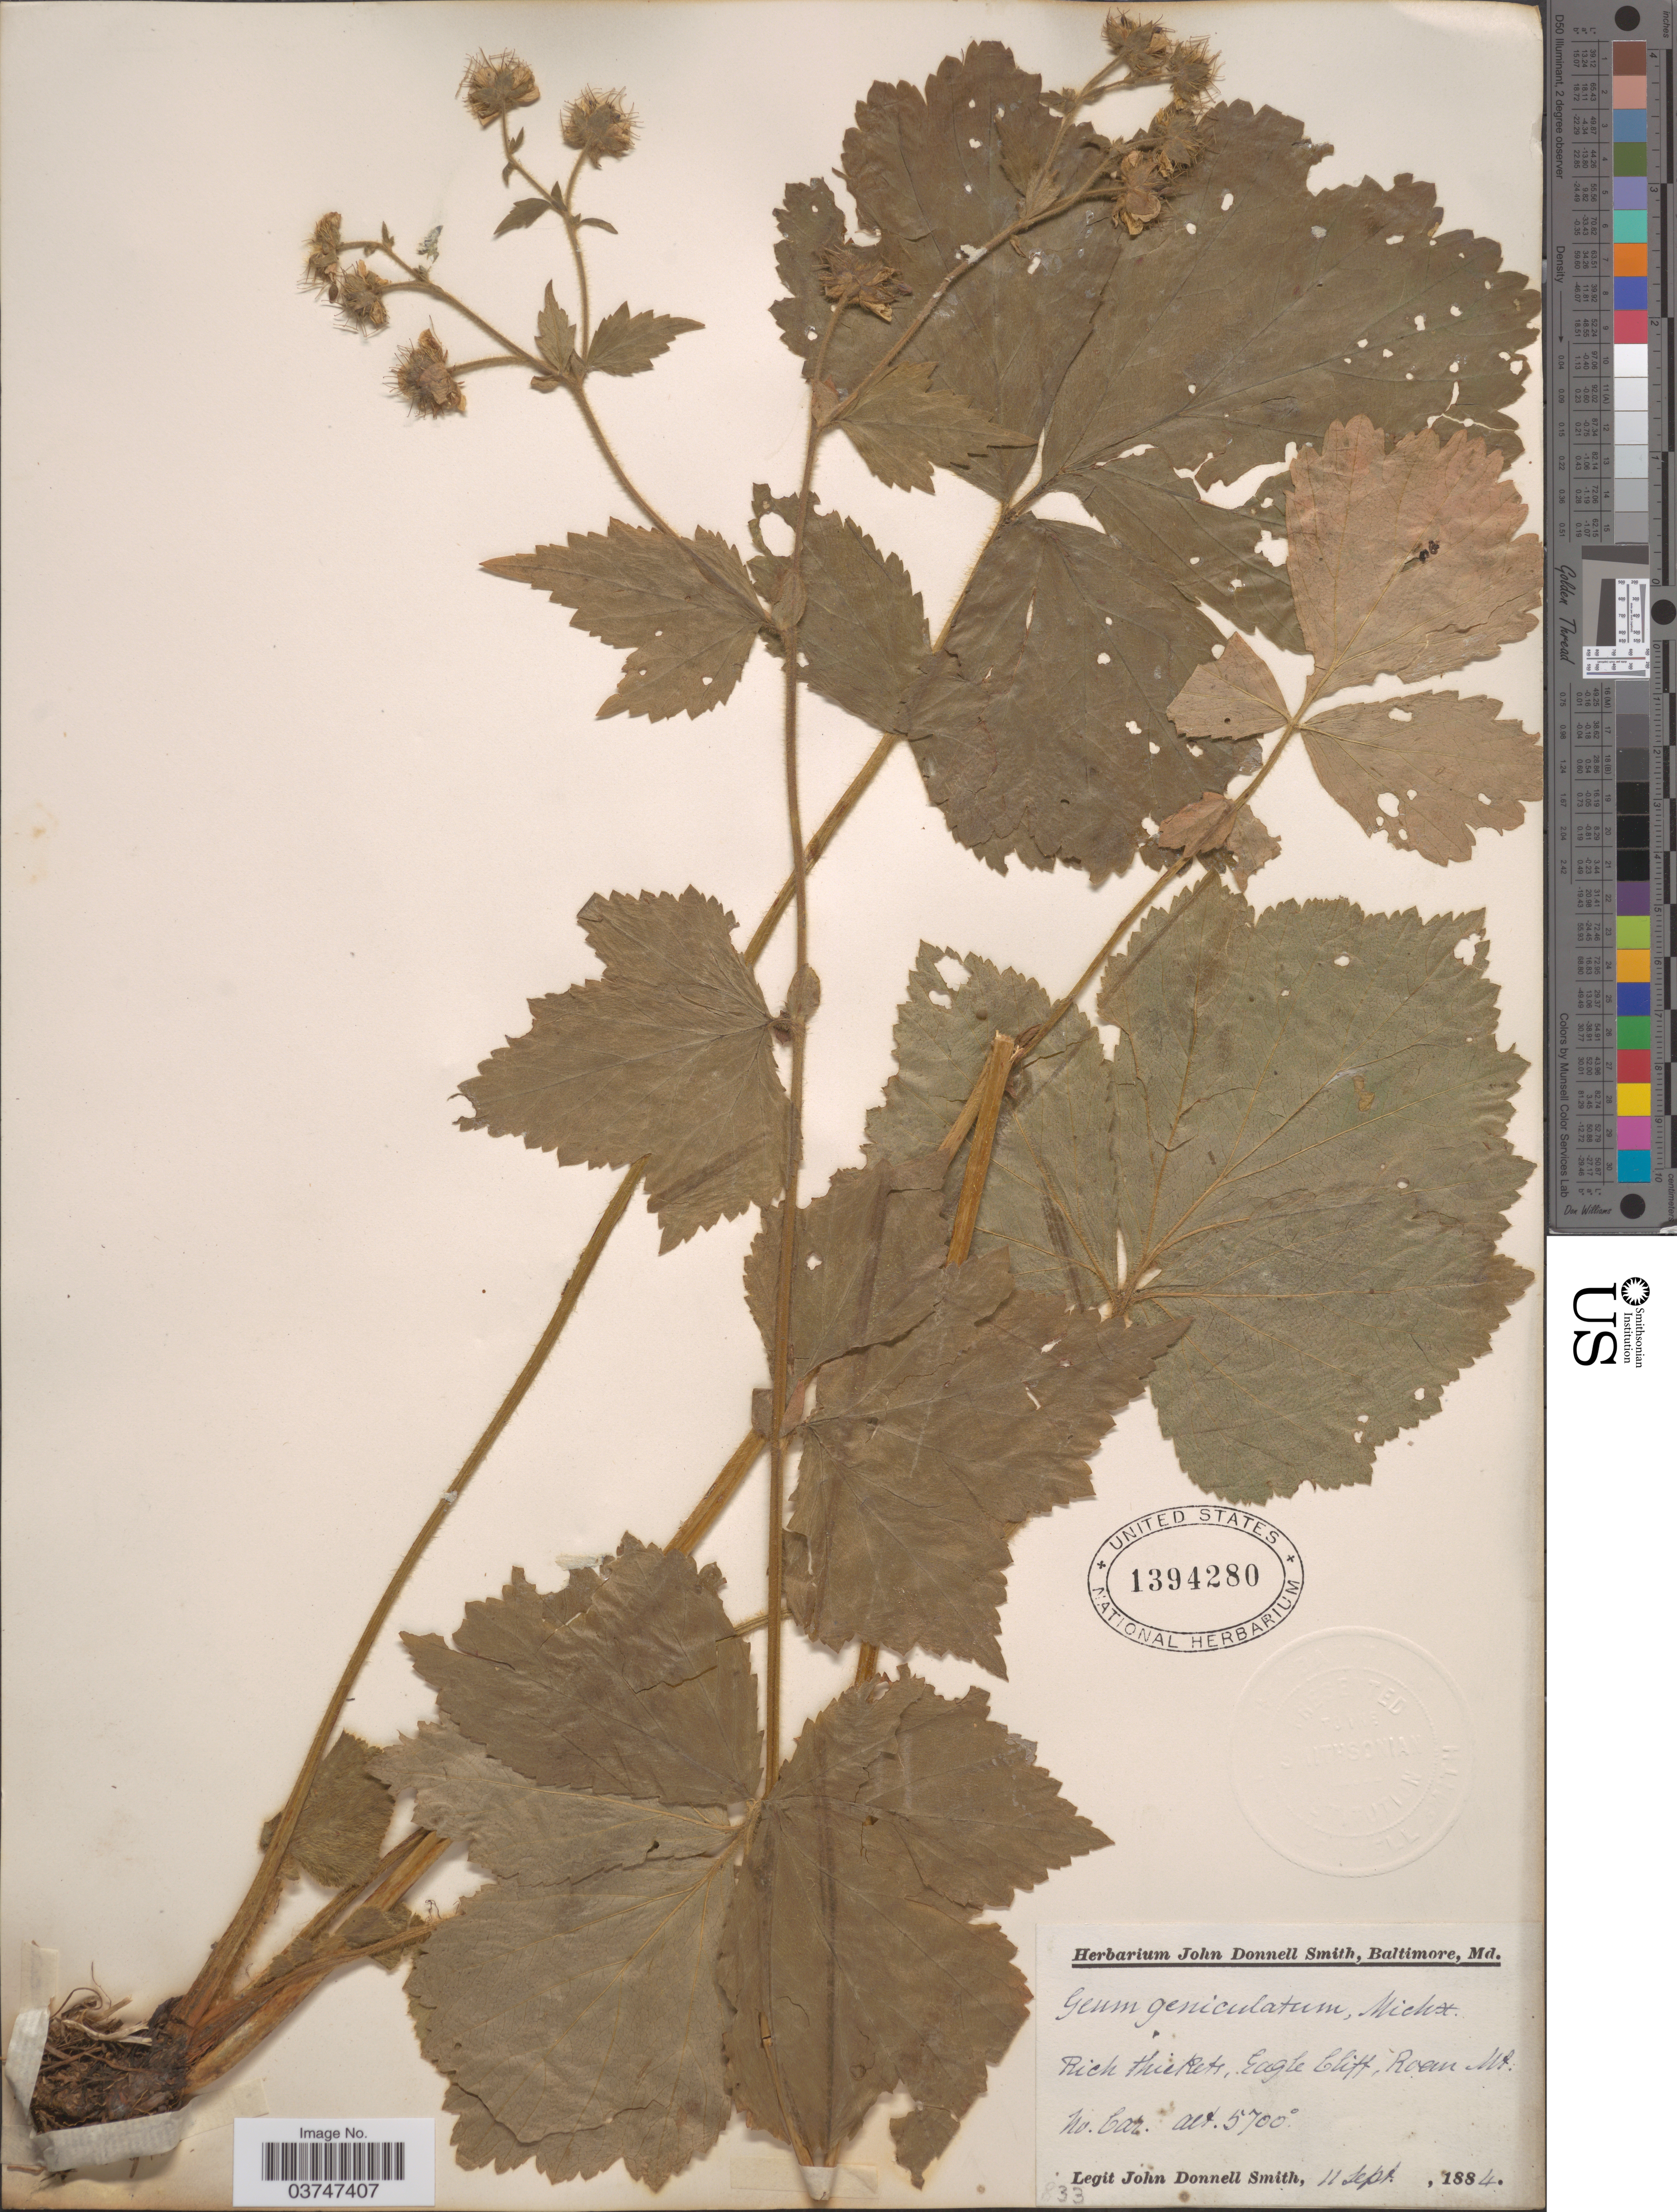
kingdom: Plantae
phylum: Tracheophyta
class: Magnoliopsida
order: Rosales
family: Rosaceae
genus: Geum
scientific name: Geum geniculatum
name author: Michx.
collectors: J. Donnell Smith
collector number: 833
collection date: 1884-09-11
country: United States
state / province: Maryland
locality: Rich thickets, Eagle Cliff, Roan Mt.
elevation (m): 1737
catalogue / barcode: US 1394280